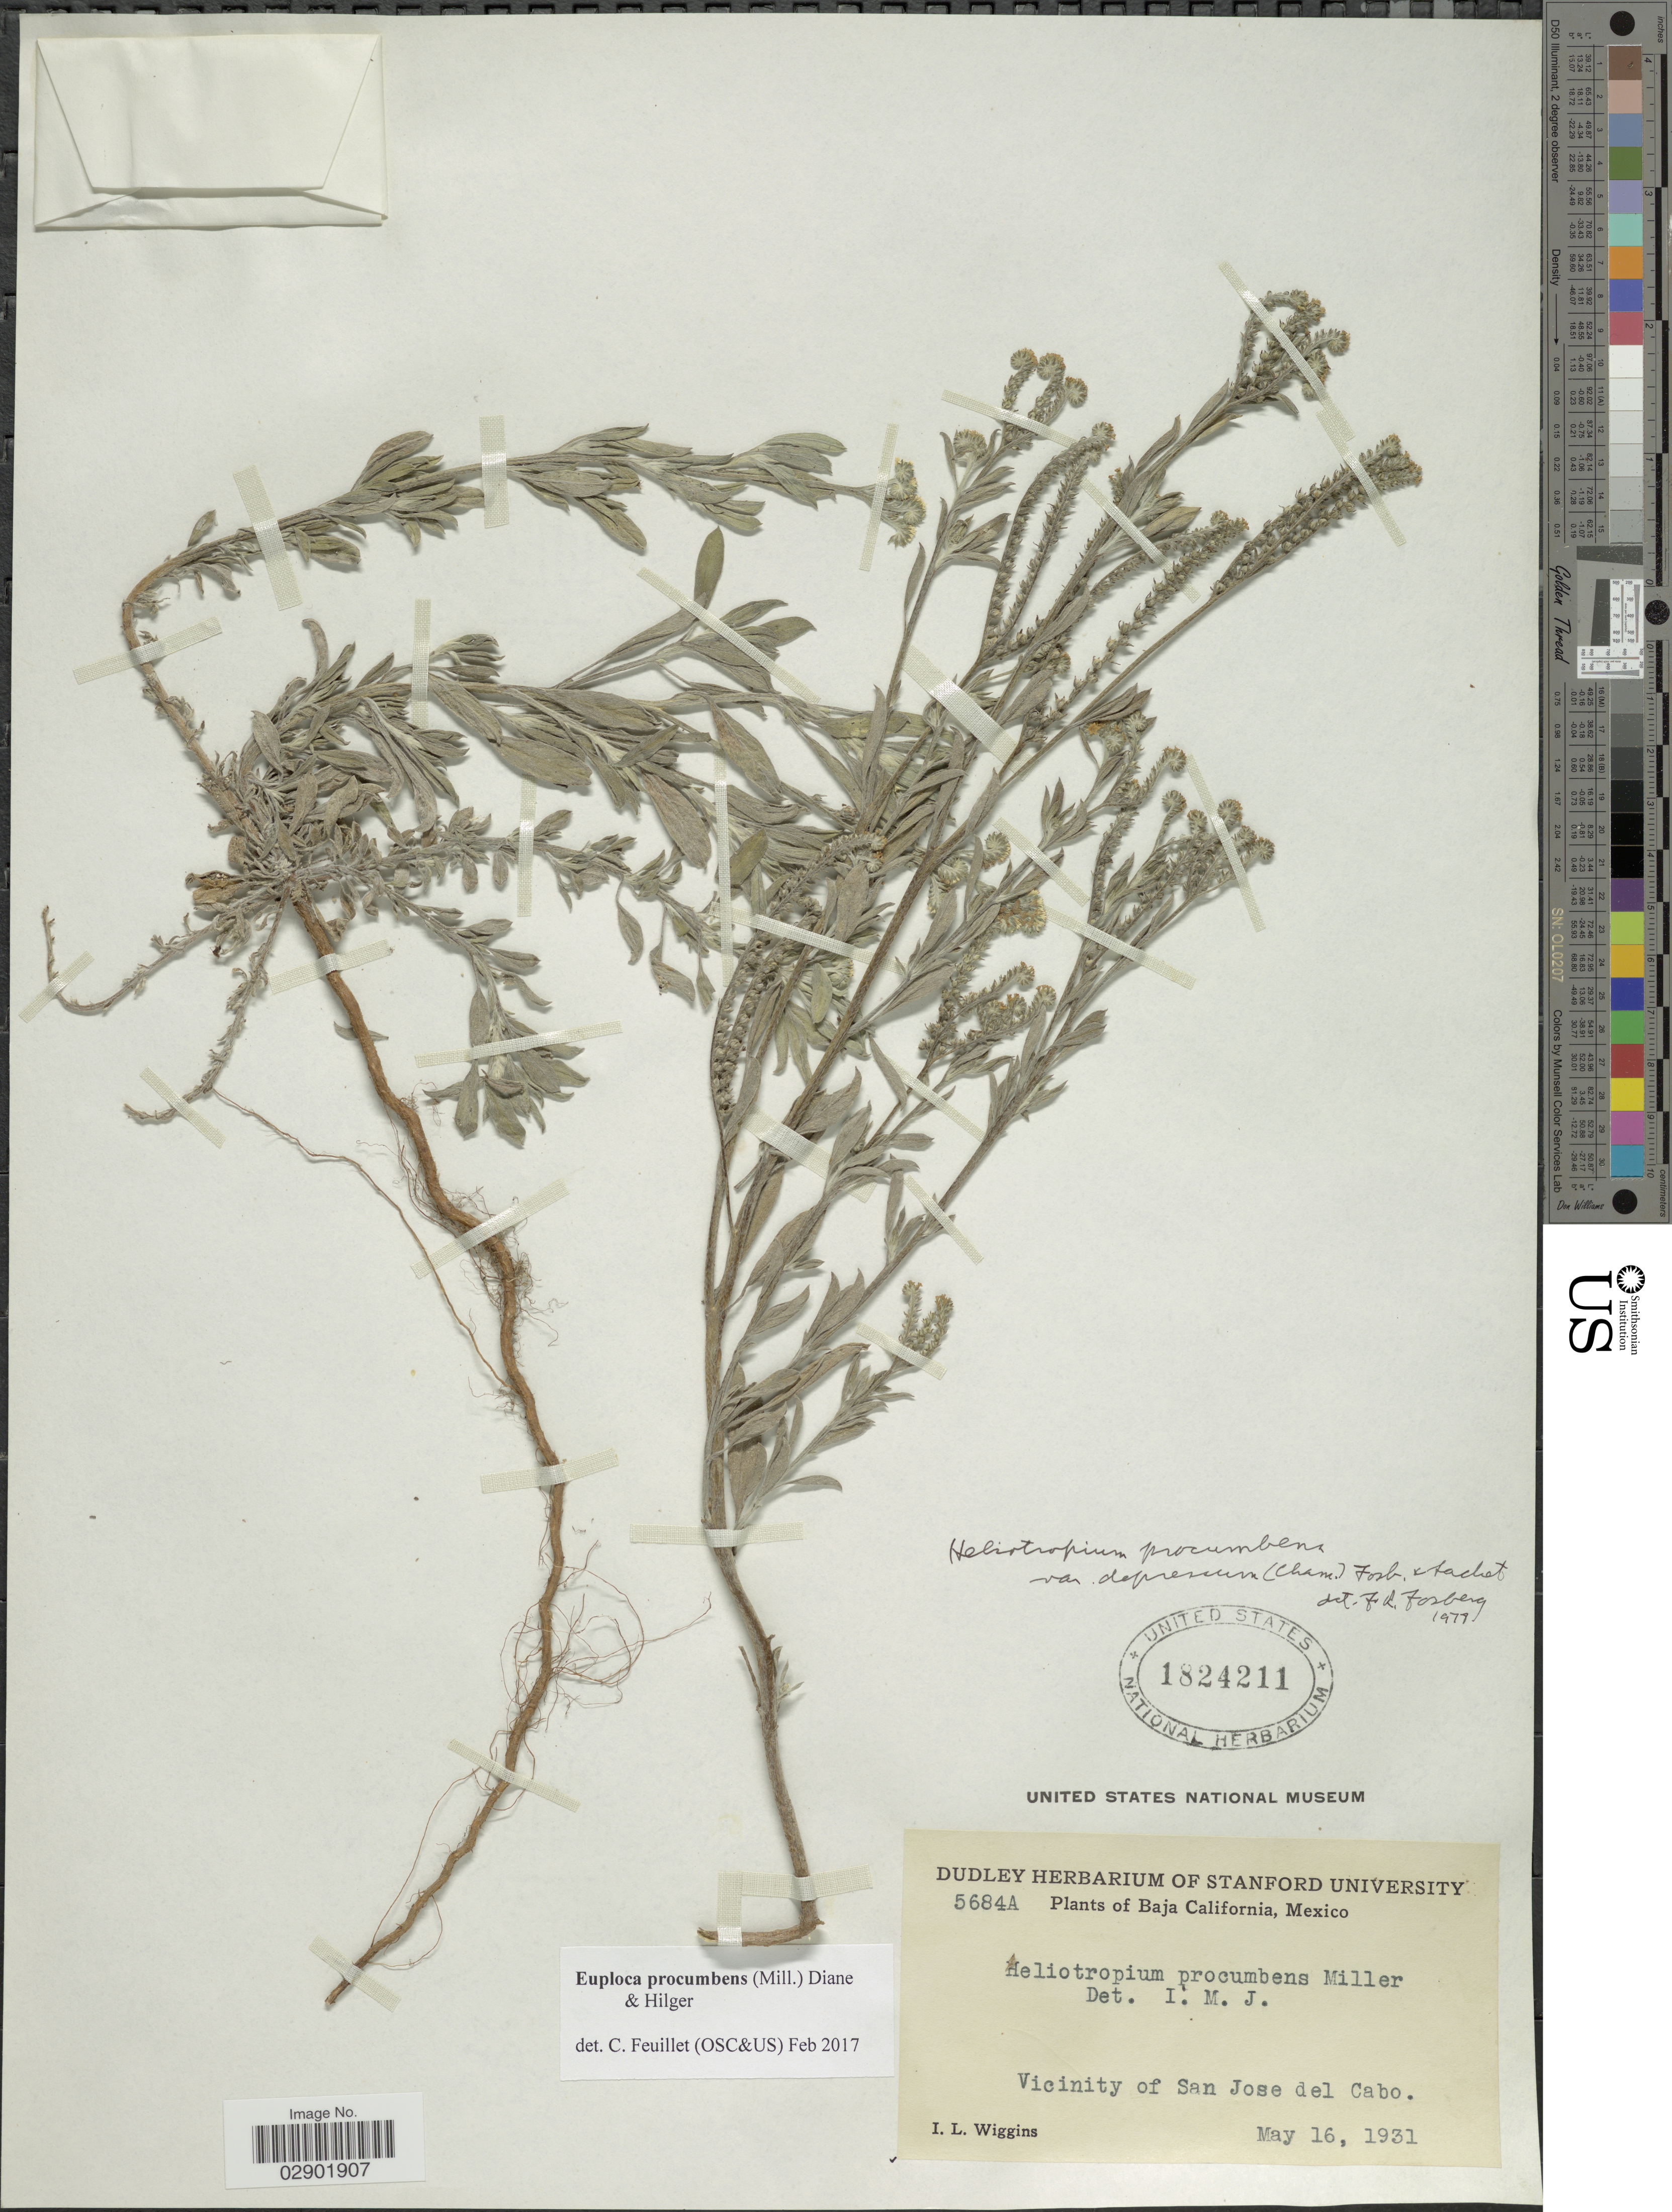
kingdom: Plantae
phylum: Tracheophyta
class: Magnoliopsida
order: Boraginales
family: Heliotropiaceae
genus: Euploca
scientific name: Euploca procumbens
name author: (Mill.) Diane & Hilger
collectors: I. L. Wiggins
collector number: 5684A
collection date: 1931-05-16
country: Mexico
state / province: Baja California Sur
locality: Vicinity of San Jose del Cabo.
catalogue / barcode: US 1824211